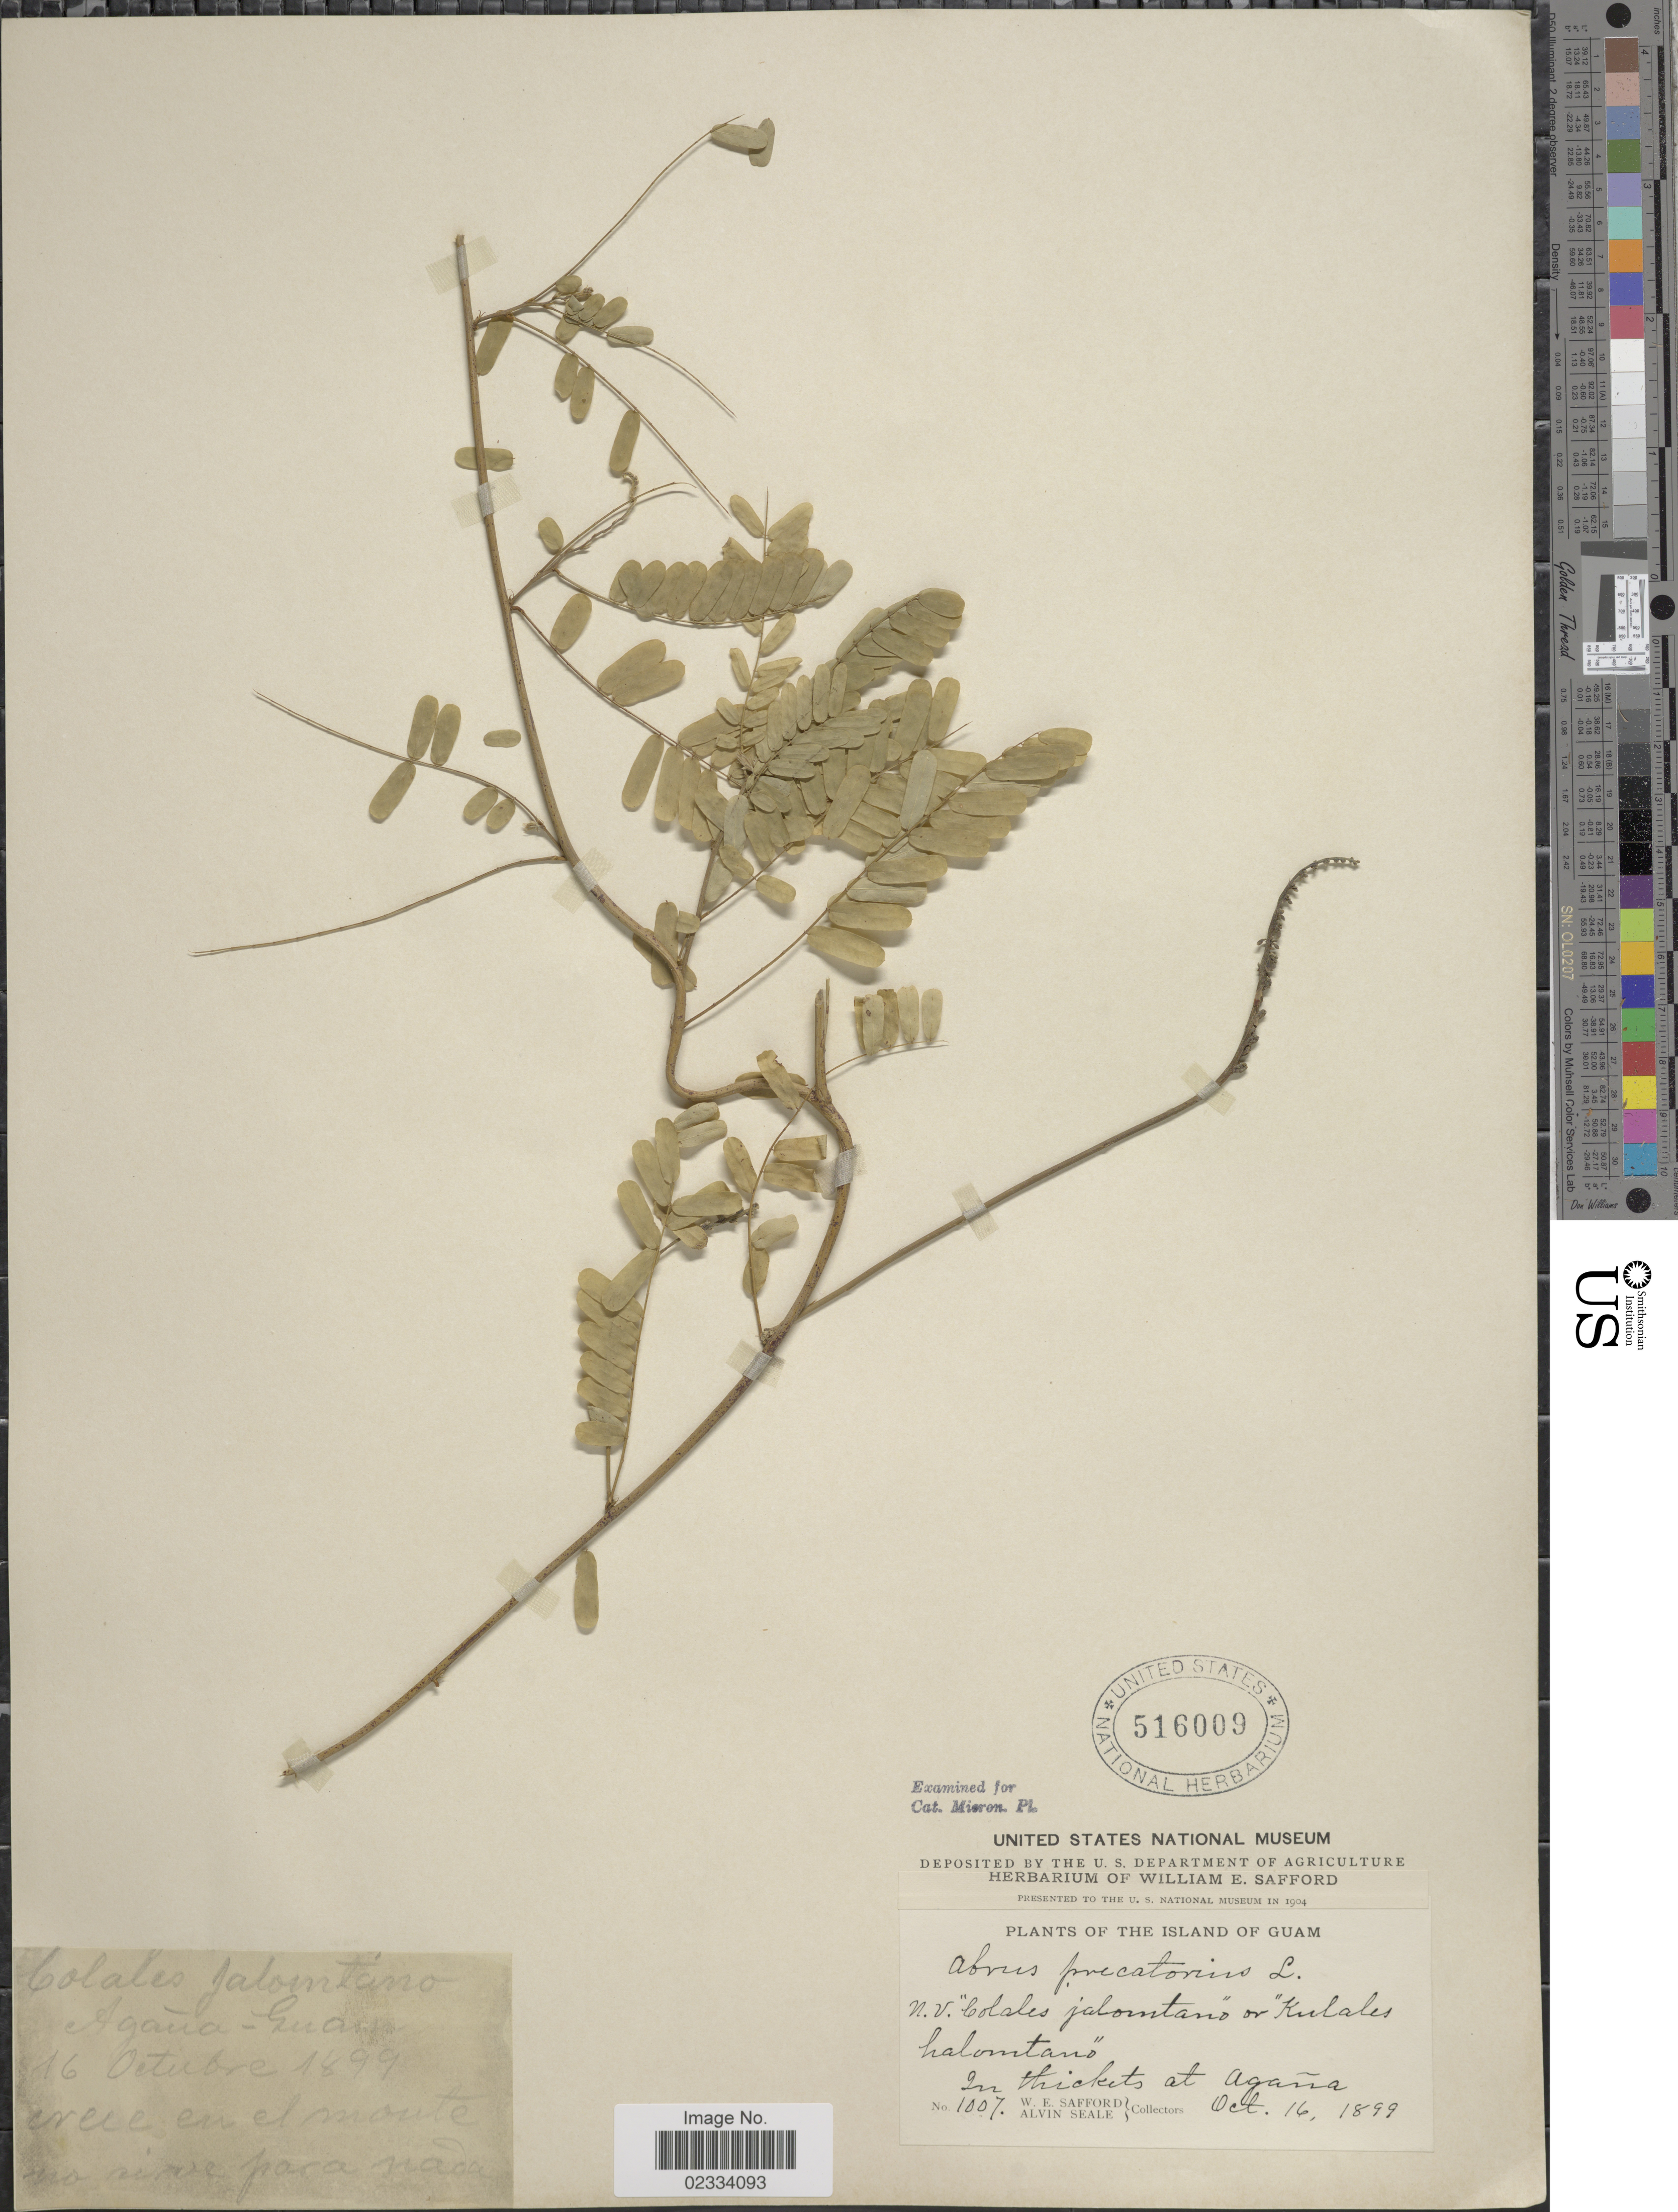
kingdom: Plantae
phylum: Tracheophyta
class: Magnoliopsida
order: Fabales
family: Fabaceae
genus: Abrus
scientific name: Abrus precatorius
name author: L.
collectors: W. E. Safford & A. Seale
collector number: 1007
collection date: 1899-10-16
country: Guam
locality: Agaña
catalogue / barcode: US 516009